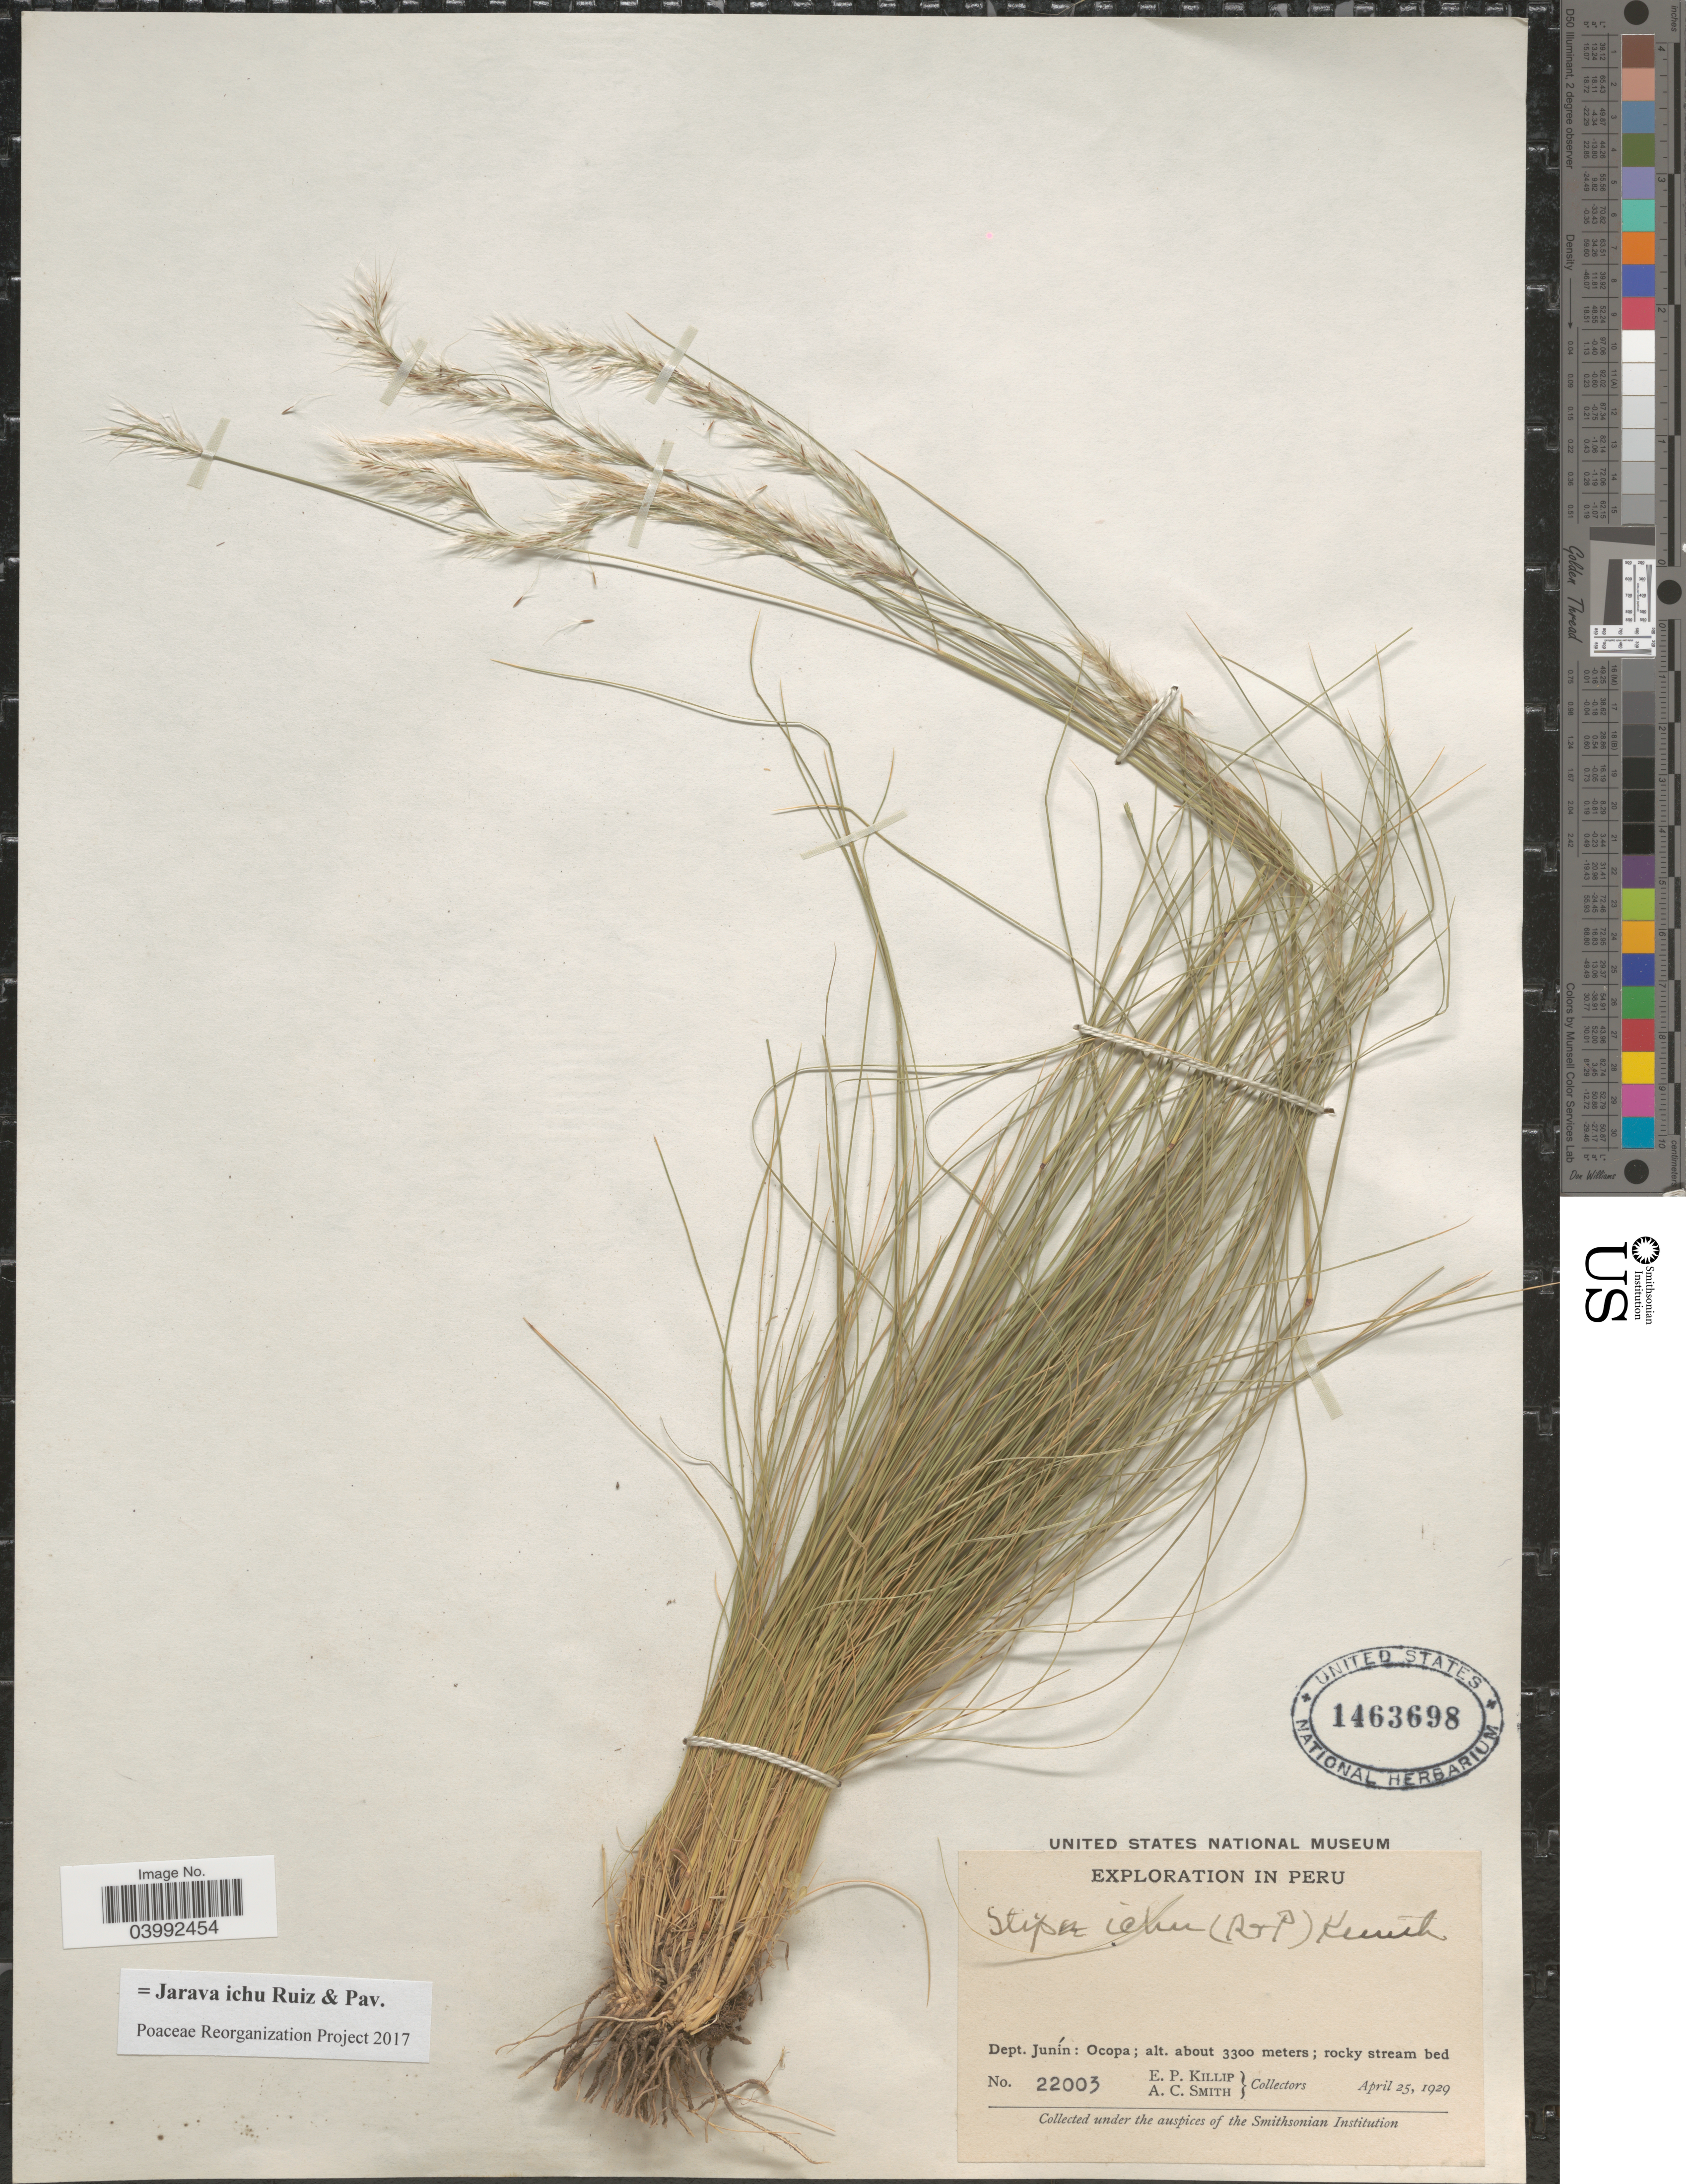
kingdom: Plantae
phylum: Tracheophyta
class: Liliopsida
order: Poales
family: Poaceae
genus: Jarava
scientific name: Jarava ichu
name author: Ruiz & Pav.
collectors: E. P. Killip & A. C. Smith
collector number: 22003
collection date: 1929-04-25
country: Peru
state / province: Junín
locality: Dept. Junín: Ocopa.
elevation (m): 3300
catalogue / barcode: US 1463698